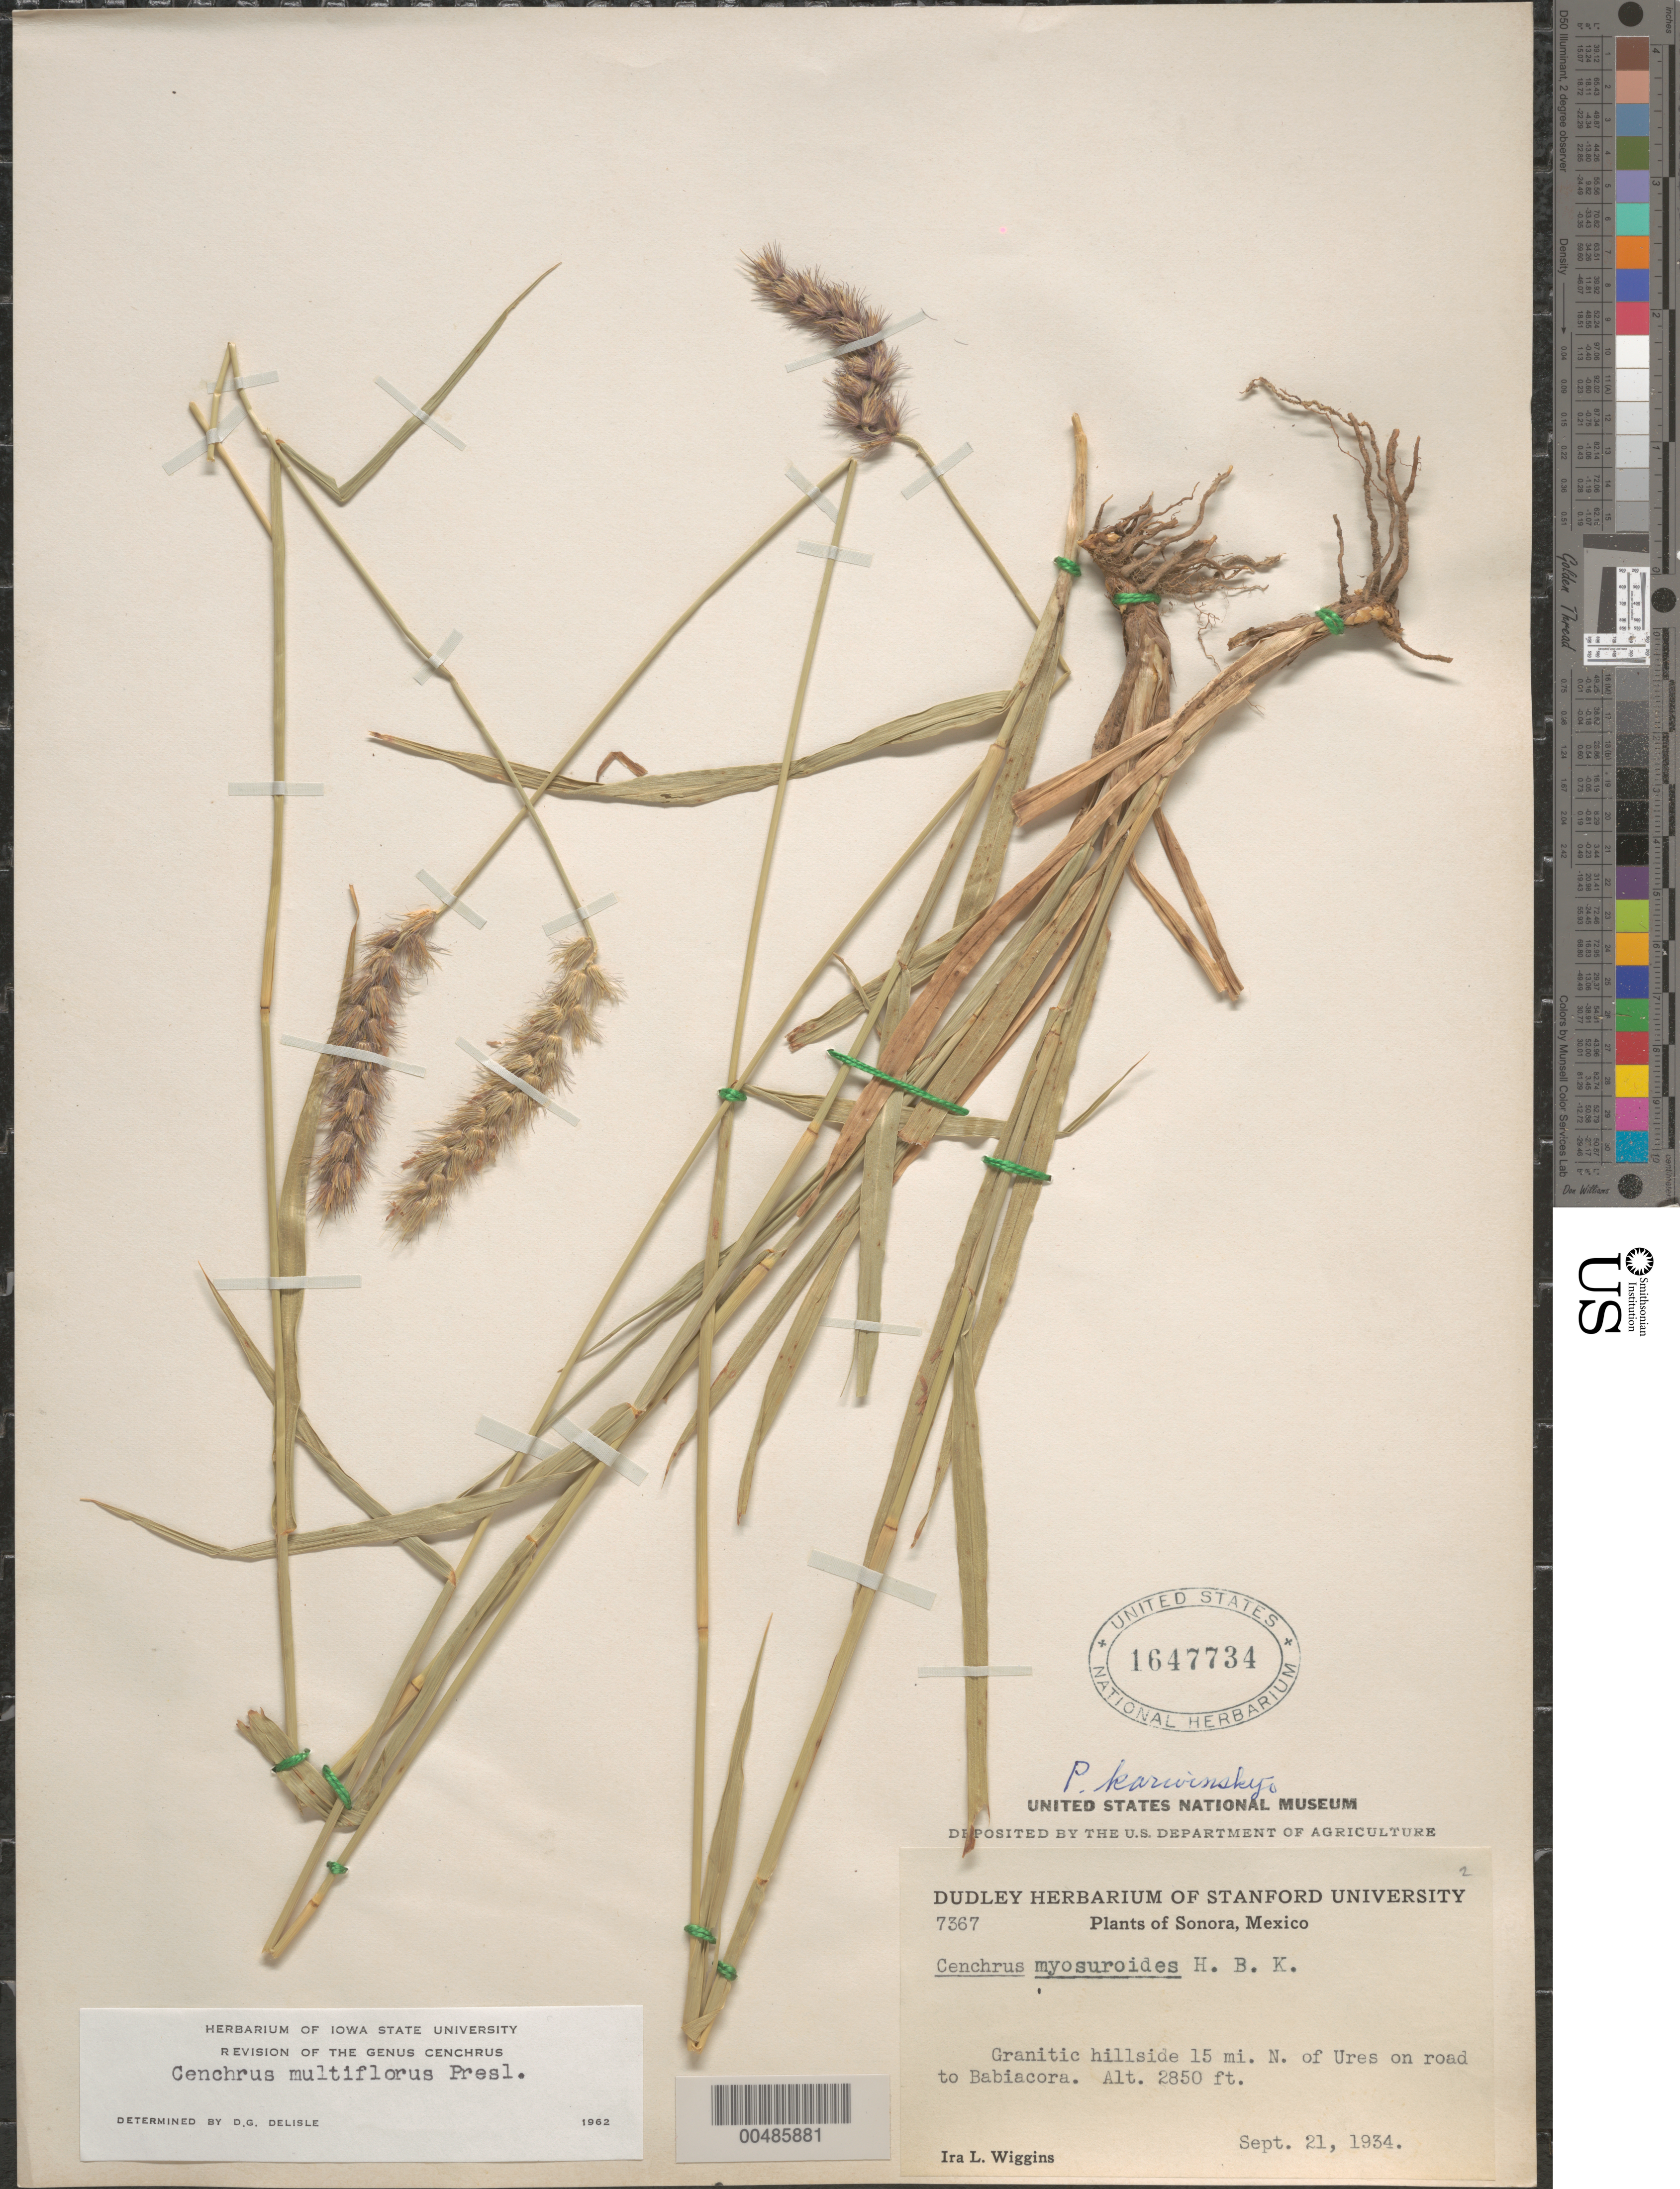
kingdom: Plantae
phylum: Tracheophyta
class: Liliopsida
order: Poales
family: Poaceae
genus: Cenchrus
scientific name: Cenchrus multiflorus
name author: C. Presl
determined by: Delisle, D. G.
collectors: I. L. Wiggins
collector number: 7367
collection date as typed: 21 Sep 1934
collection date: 1934-09-21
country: Mexico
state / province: Sonora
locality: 15 mi N of Ures on road to Babiacora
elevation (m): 869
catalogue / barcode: US 1647734